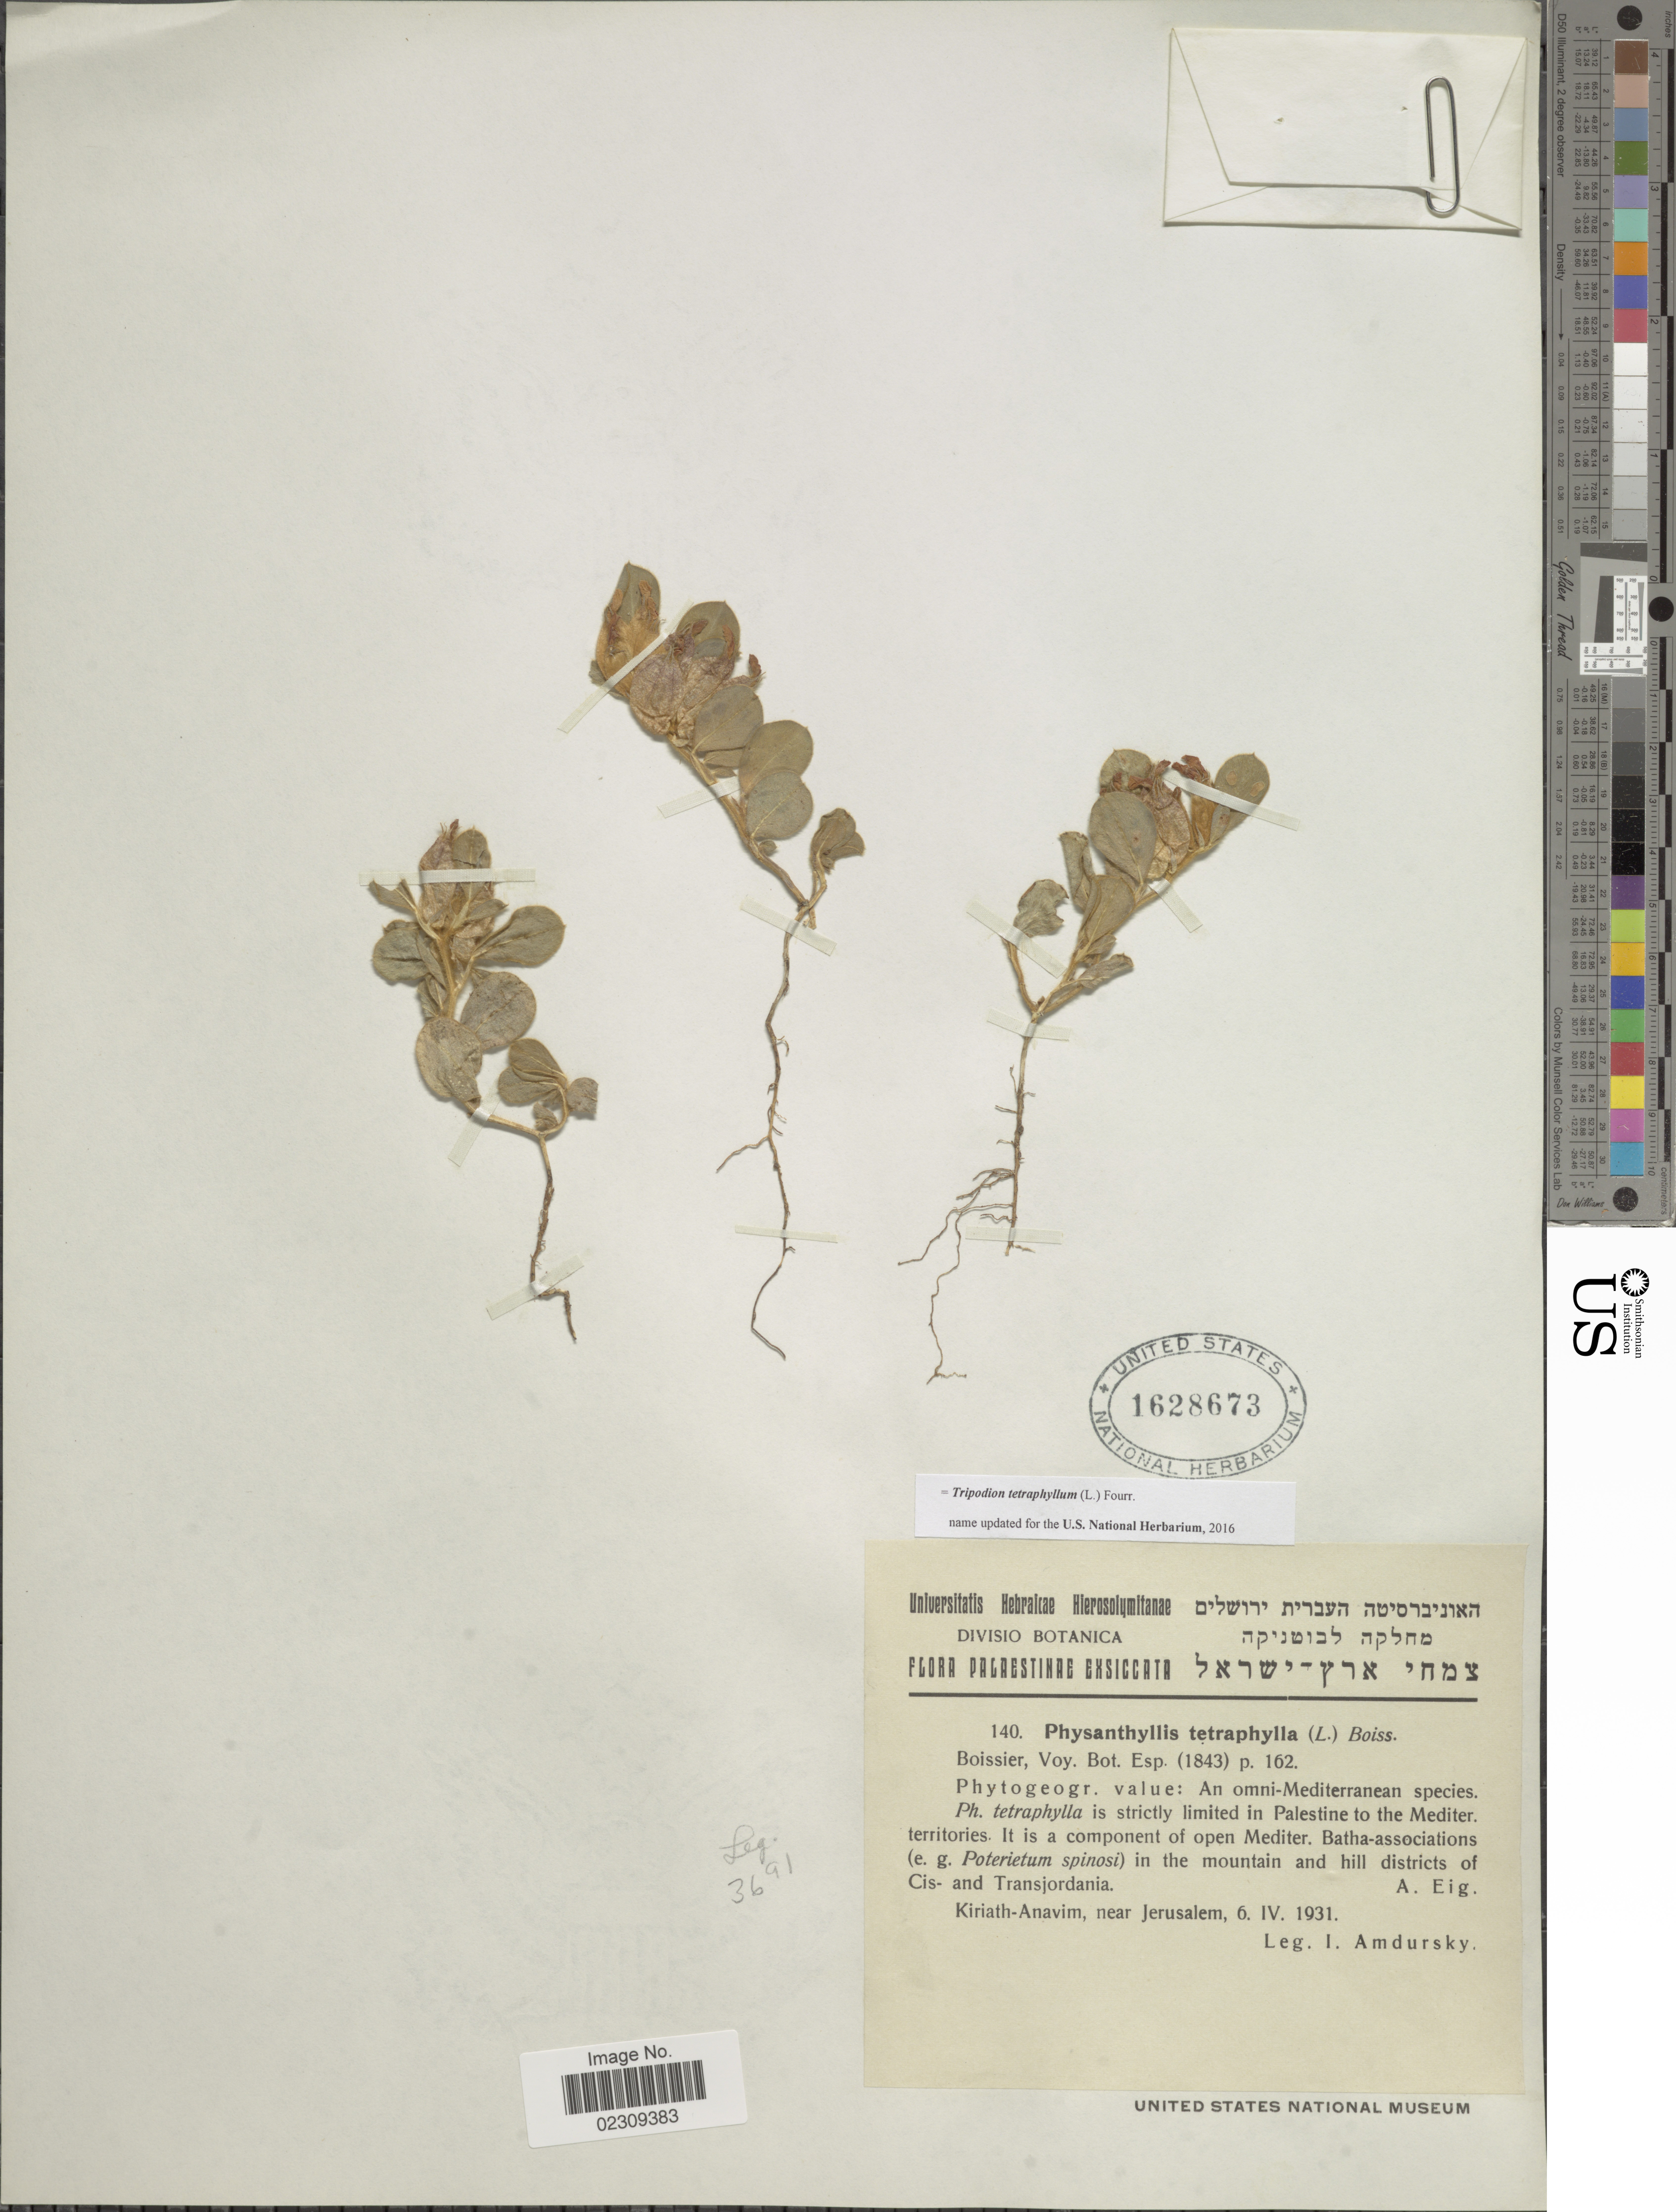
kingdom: Plantae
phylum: Tracheophyta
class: Magnoliopsida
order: Fabales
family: Fabaceae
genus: Tripodion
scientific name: Tripodion tetraphyllum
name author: (L.) Fourr.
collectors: I. Amdursky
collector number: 140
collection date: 1931-04-06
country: Israel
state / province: Jerusalem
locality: Palaestinae, mountain and hill district of Cis- and Transjordania, Kiriath-Anavim, near Jerusalem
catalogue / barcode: US 1628673